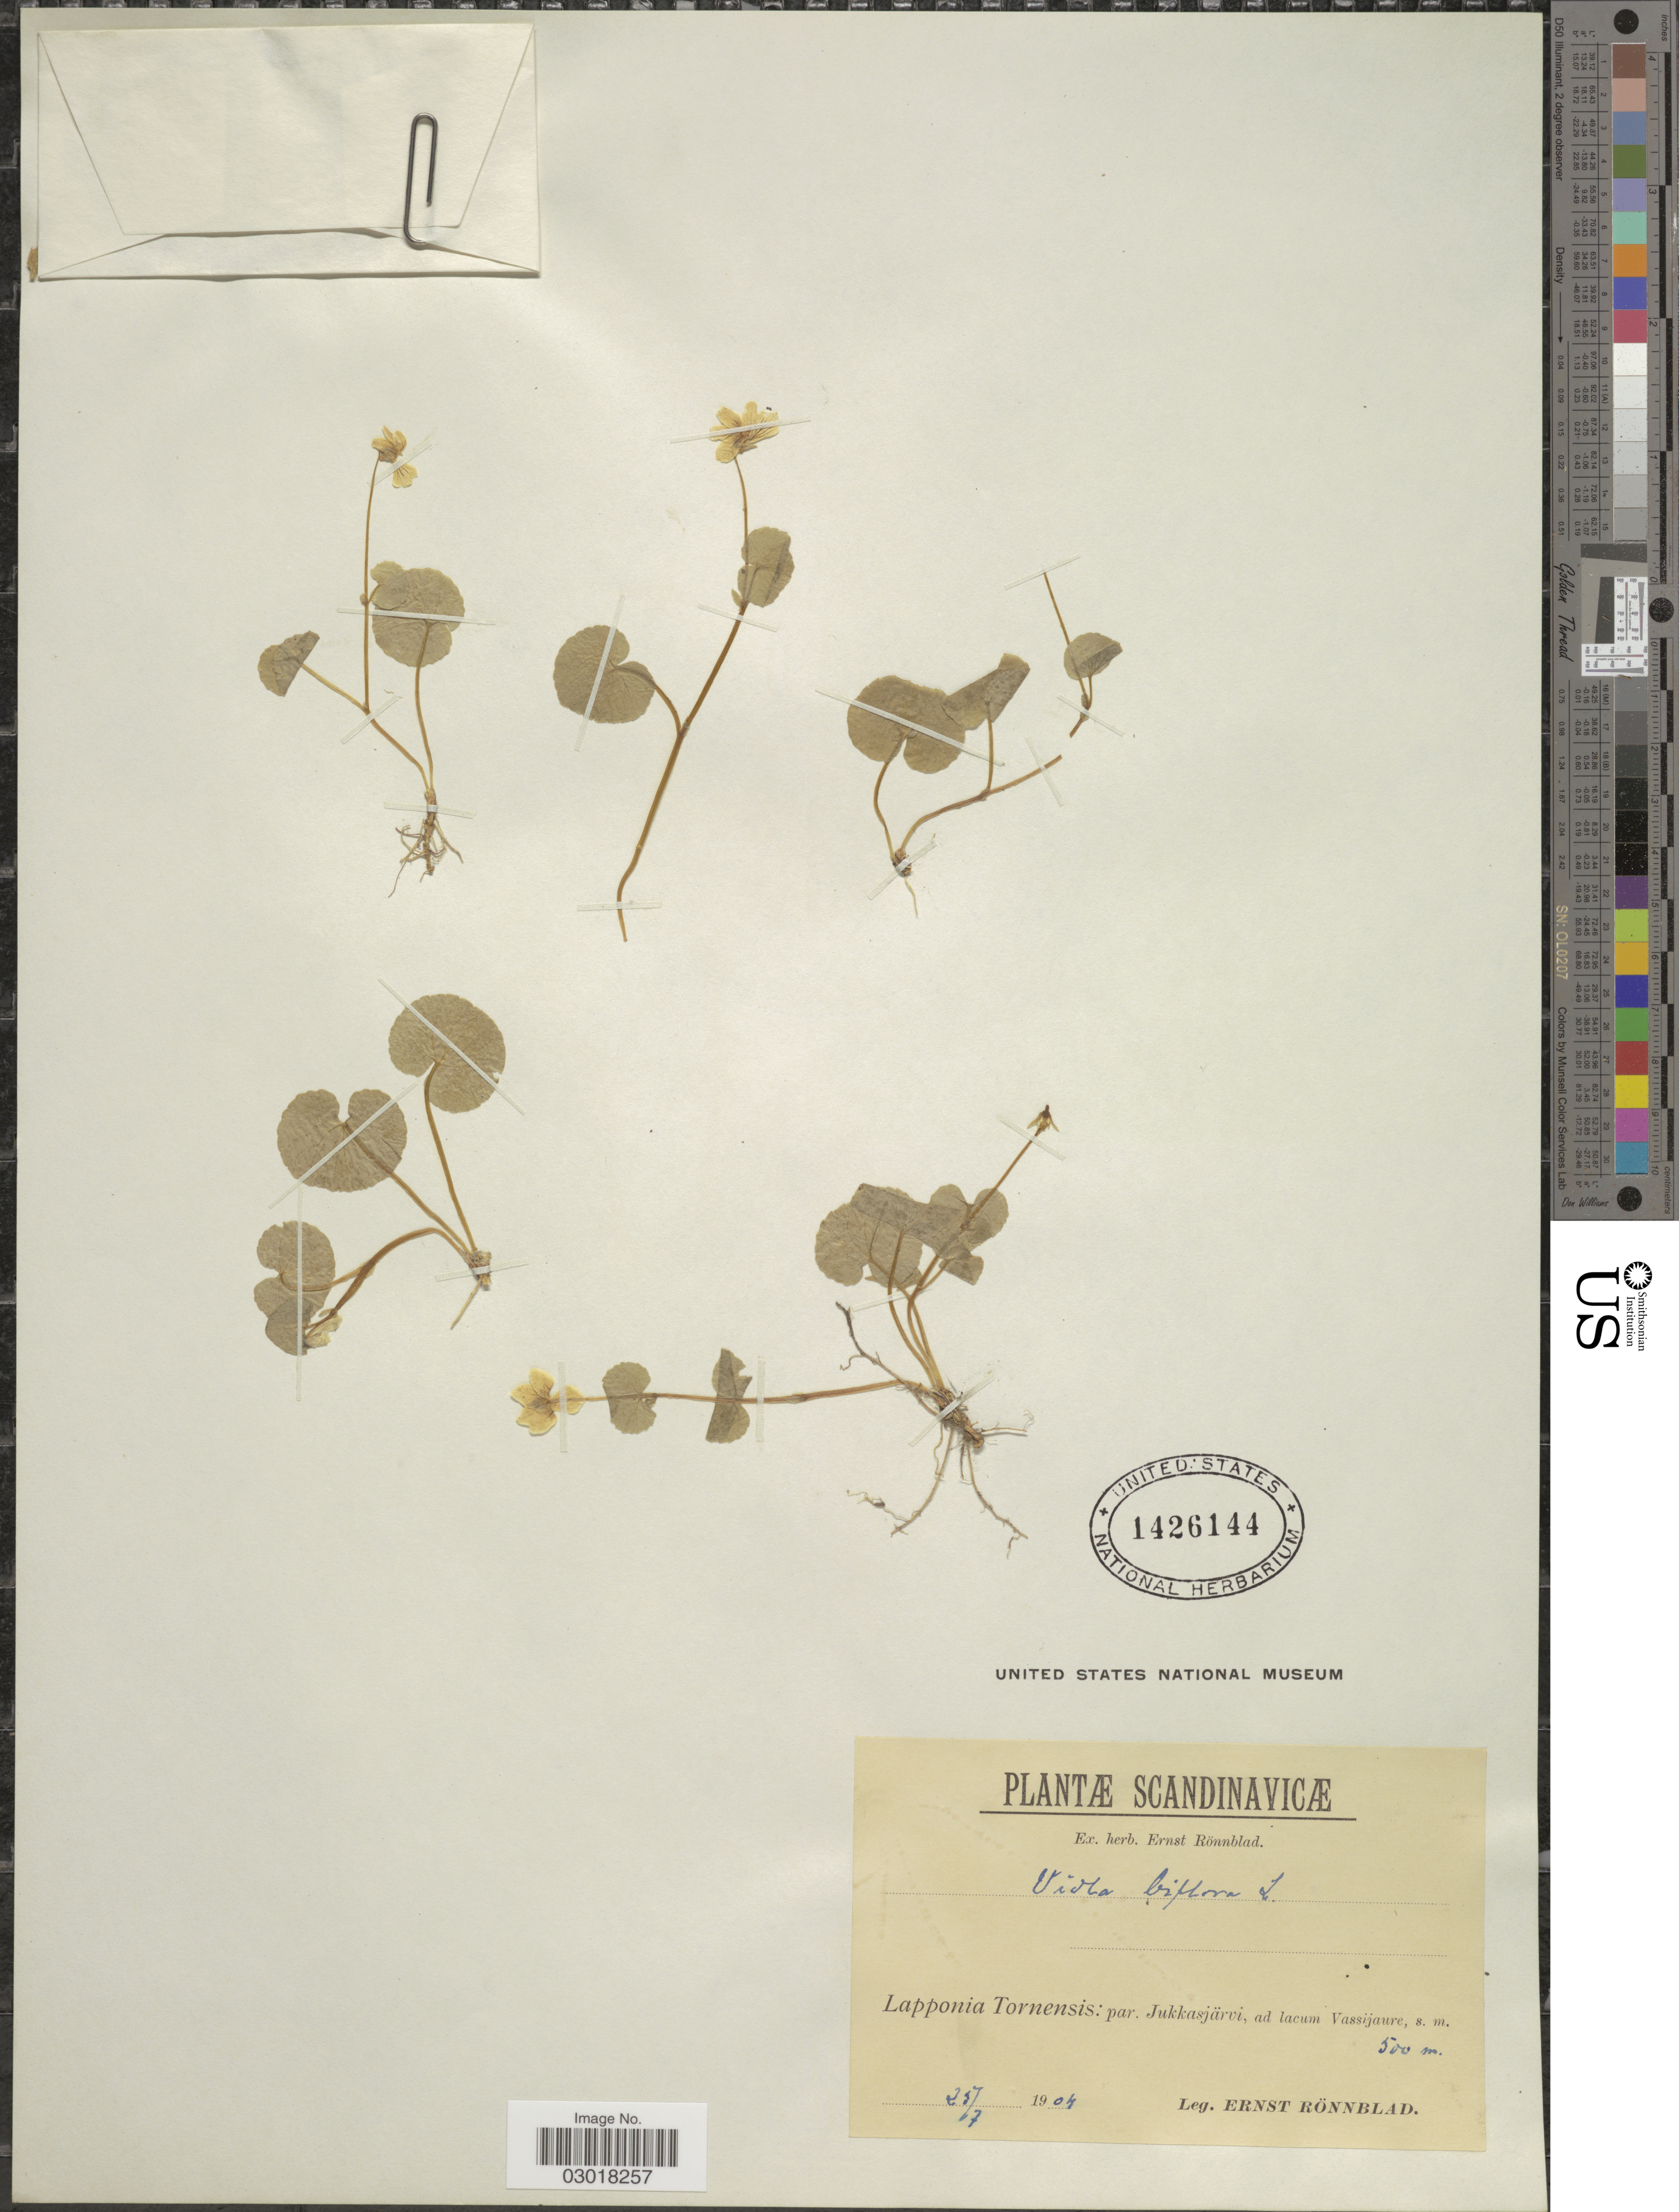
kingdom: Plantae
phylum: Tracheophyta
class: Magnoliopsida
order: Malpighiales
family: Violaceae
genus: Viola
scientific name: Viola biflora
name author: L.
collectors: E. Rönnblad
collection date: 1904-07-25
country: Sweden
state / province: Norrbotten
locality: Scandinavicæ. Lapponia Tornensis: apr. Jukkasjärvi, ad lacum Vassijaure.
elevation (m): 500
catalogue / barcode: US 1426144